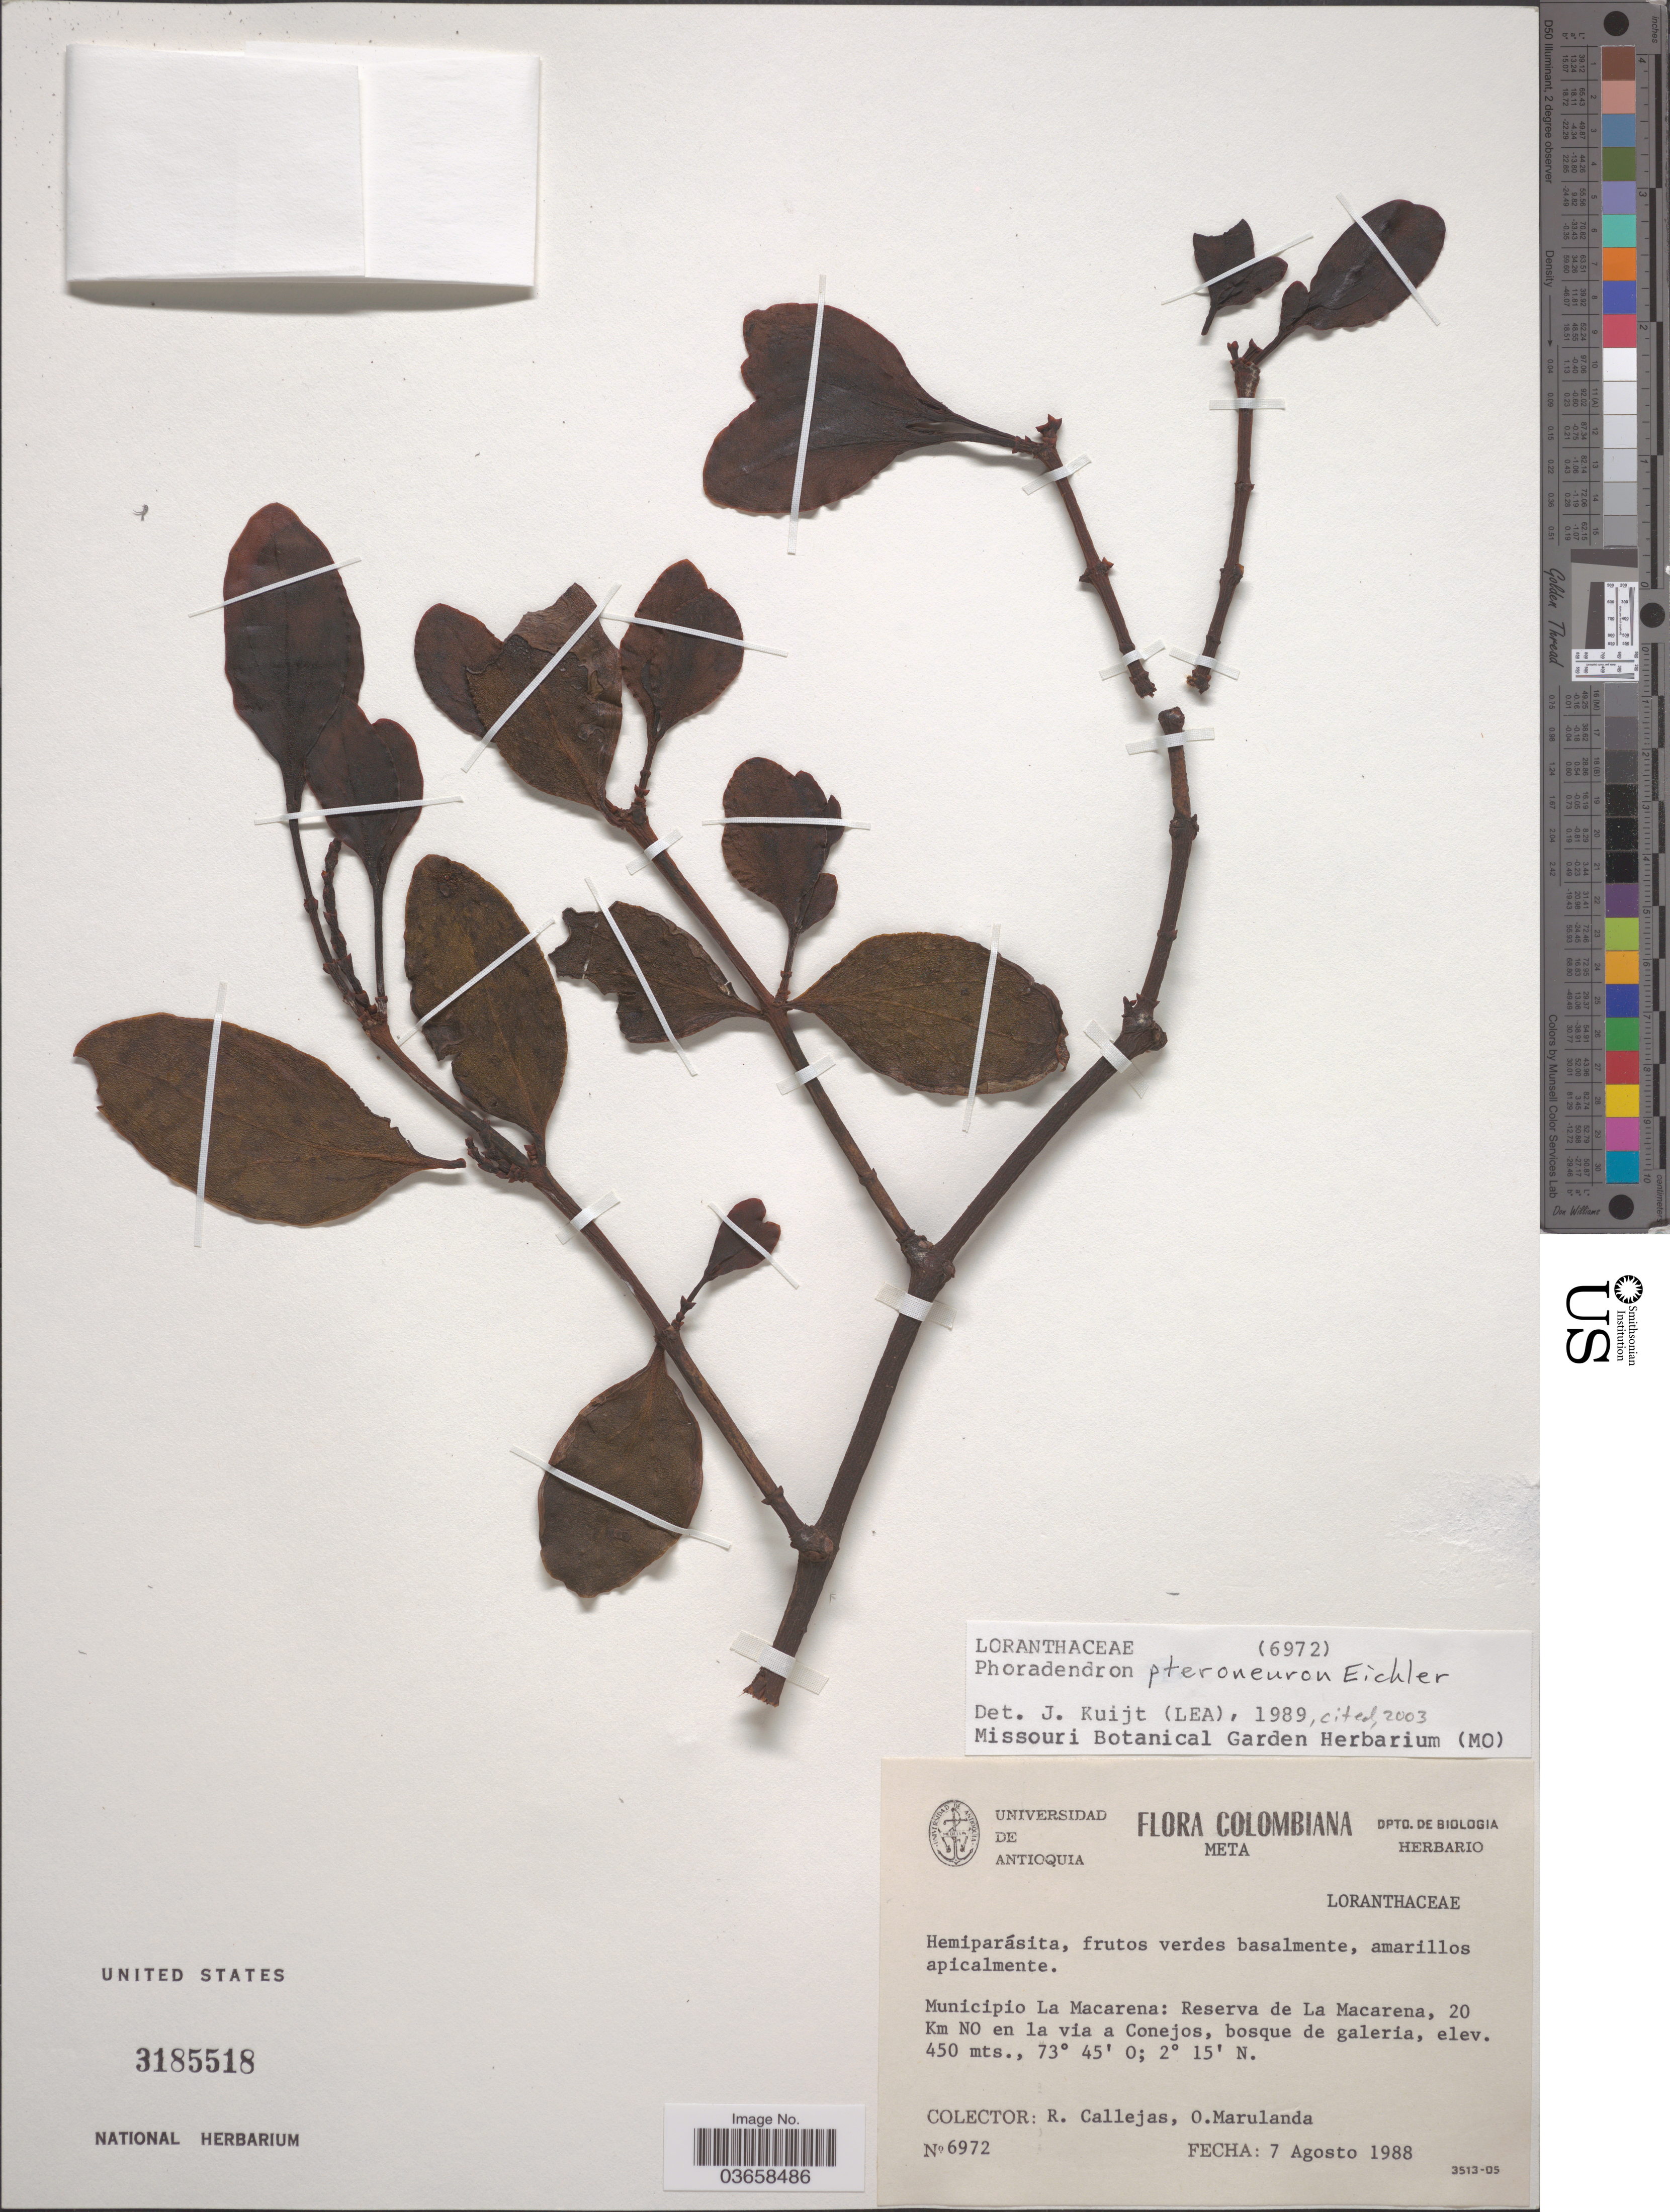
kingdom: Plantae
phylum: Tracheophyta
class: Magnoliopsida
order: Santalales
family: Viscaceae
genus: Phoradendron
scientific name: Phoradendron pteroneuron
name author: Eichler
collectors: R. Callejas & O. Marulanda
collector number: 6972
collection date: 1988-08-07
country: Colombia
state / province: Meta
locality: Municipio La Macarena: Reserva de La Macarena, 20 Km NO en la via a Conejos.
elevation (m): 450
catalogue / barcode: US 3185518